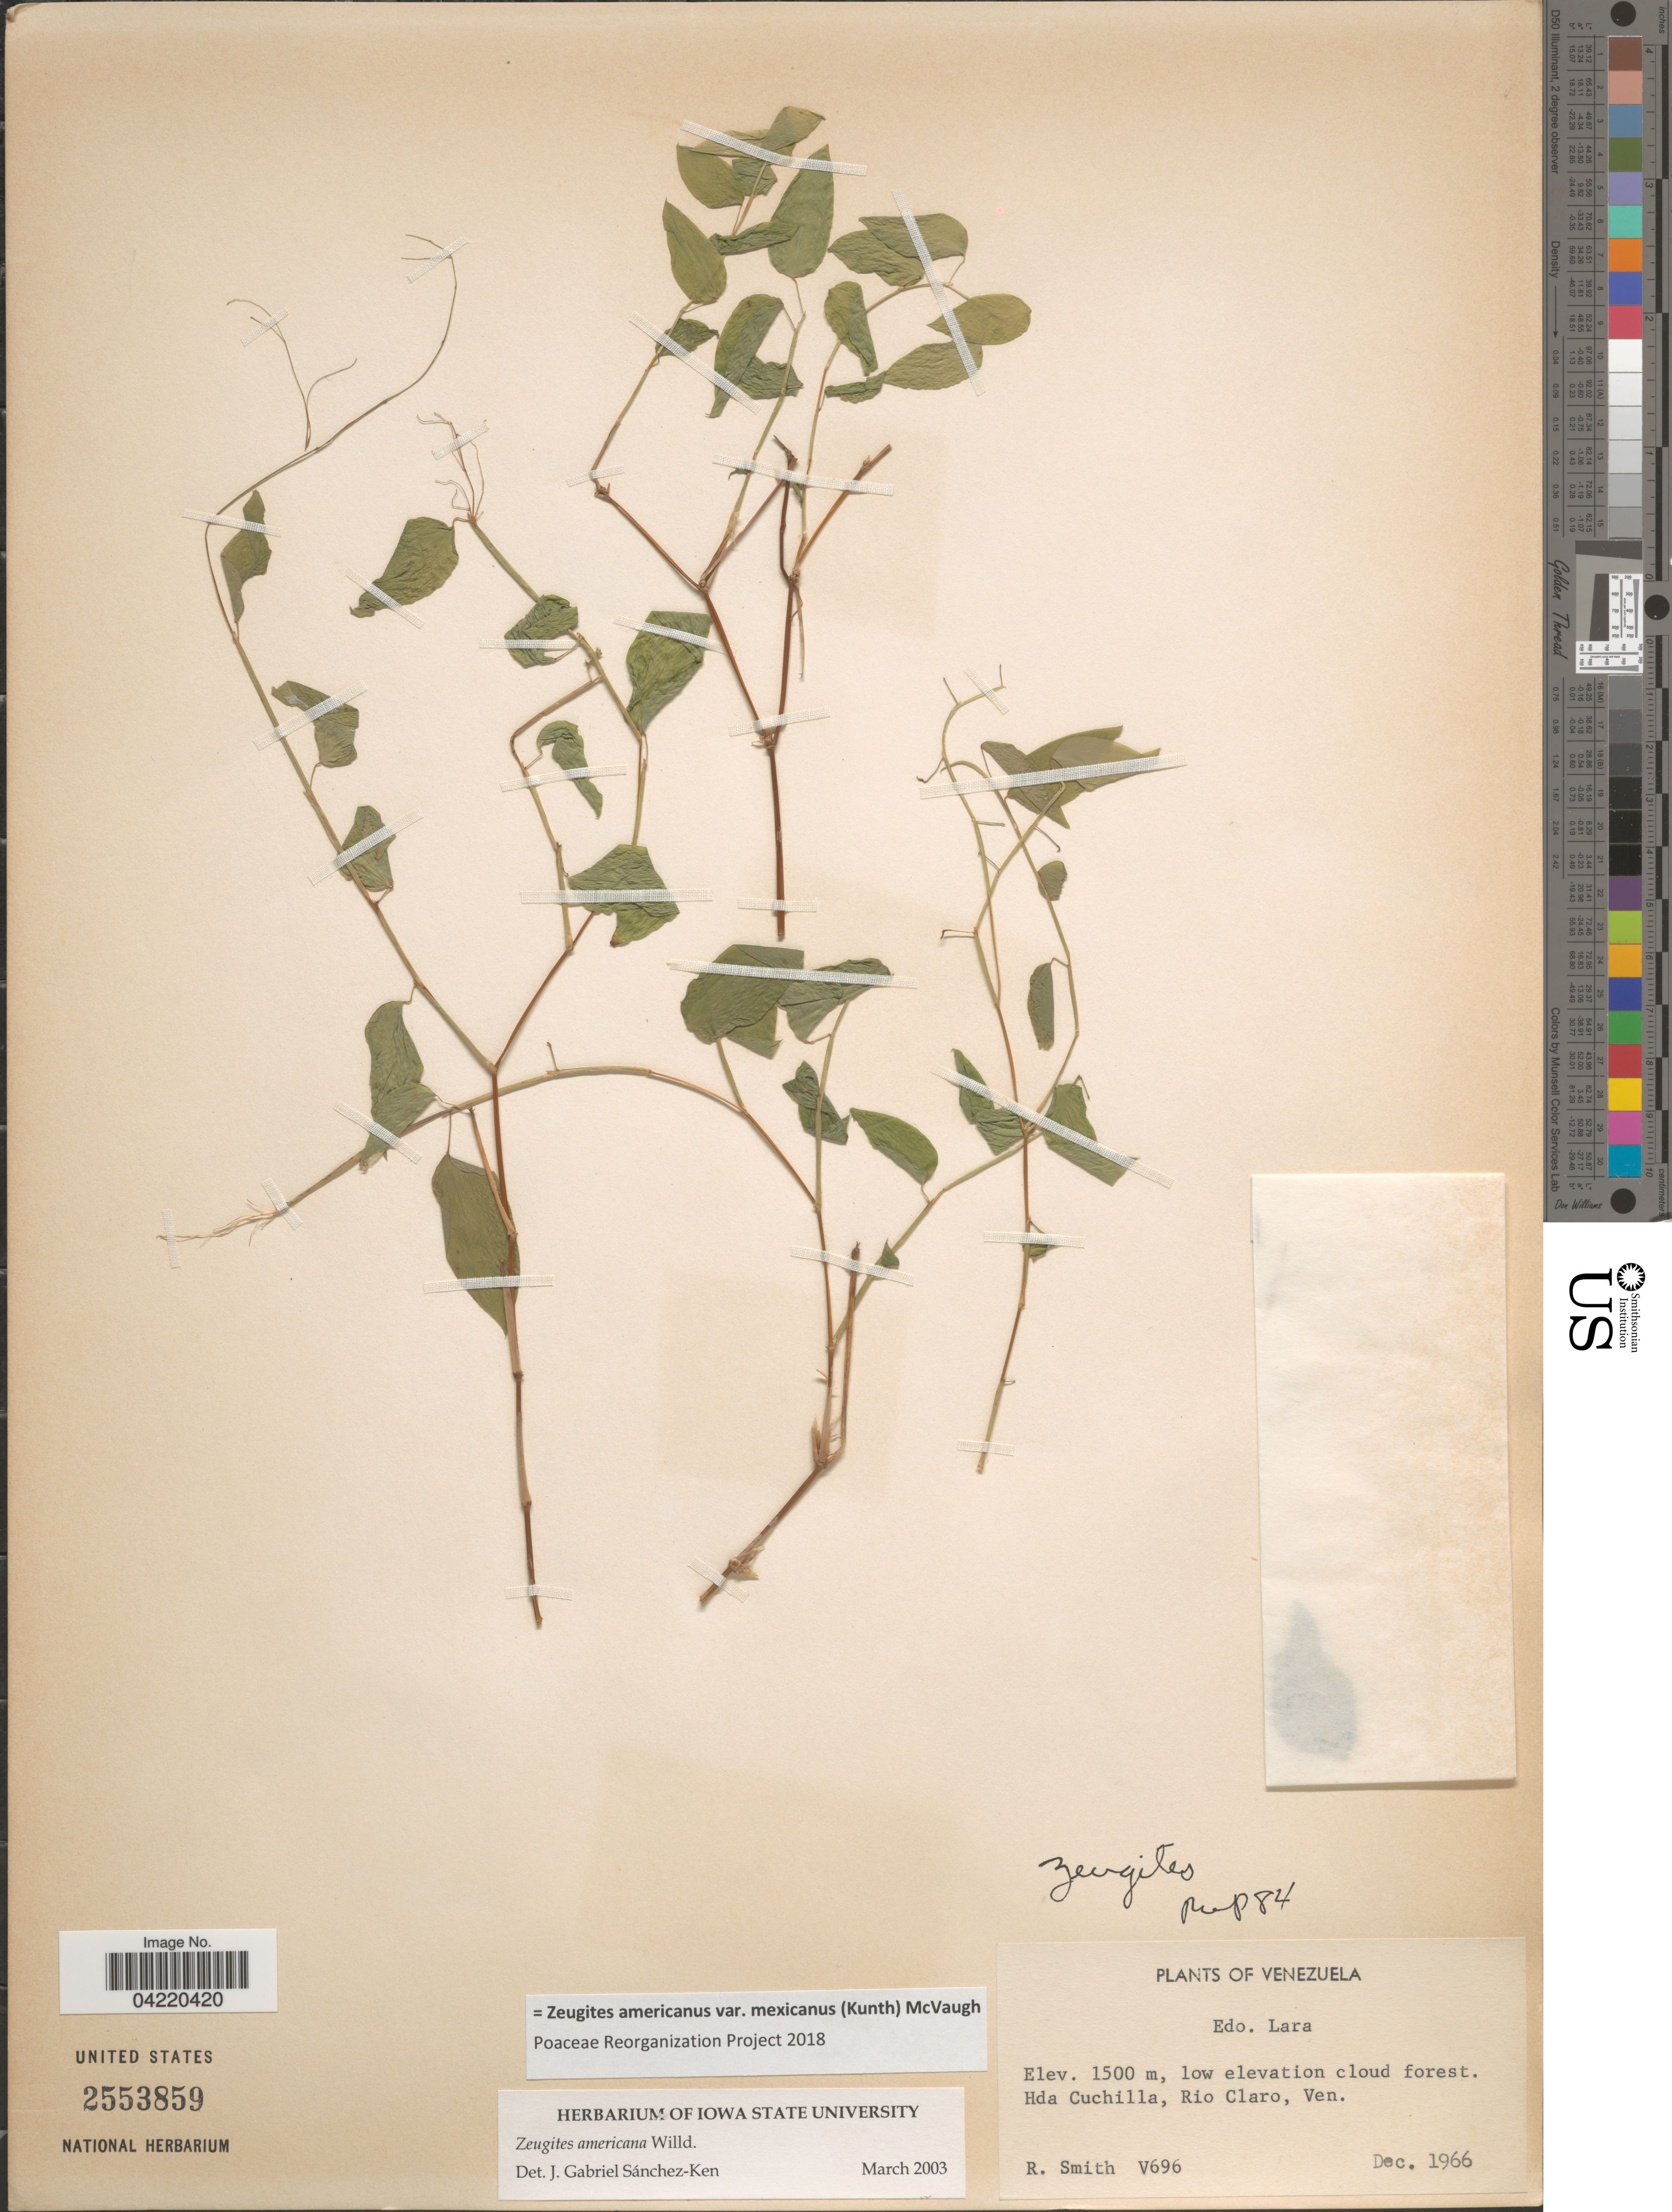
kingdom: Plantae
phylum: Tracheophyta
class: Liliopsida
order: Poales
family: Poaceae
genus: Zeugites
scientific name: Zeugites americanus var. mexicanus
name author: (Kunth) McVaugh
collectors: R. Smith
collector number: V696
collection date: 1966-12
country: Venezuela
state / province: Lara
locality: Hda Cuchilla, Rio Claro.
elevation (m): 1500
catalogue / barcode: US 2553859